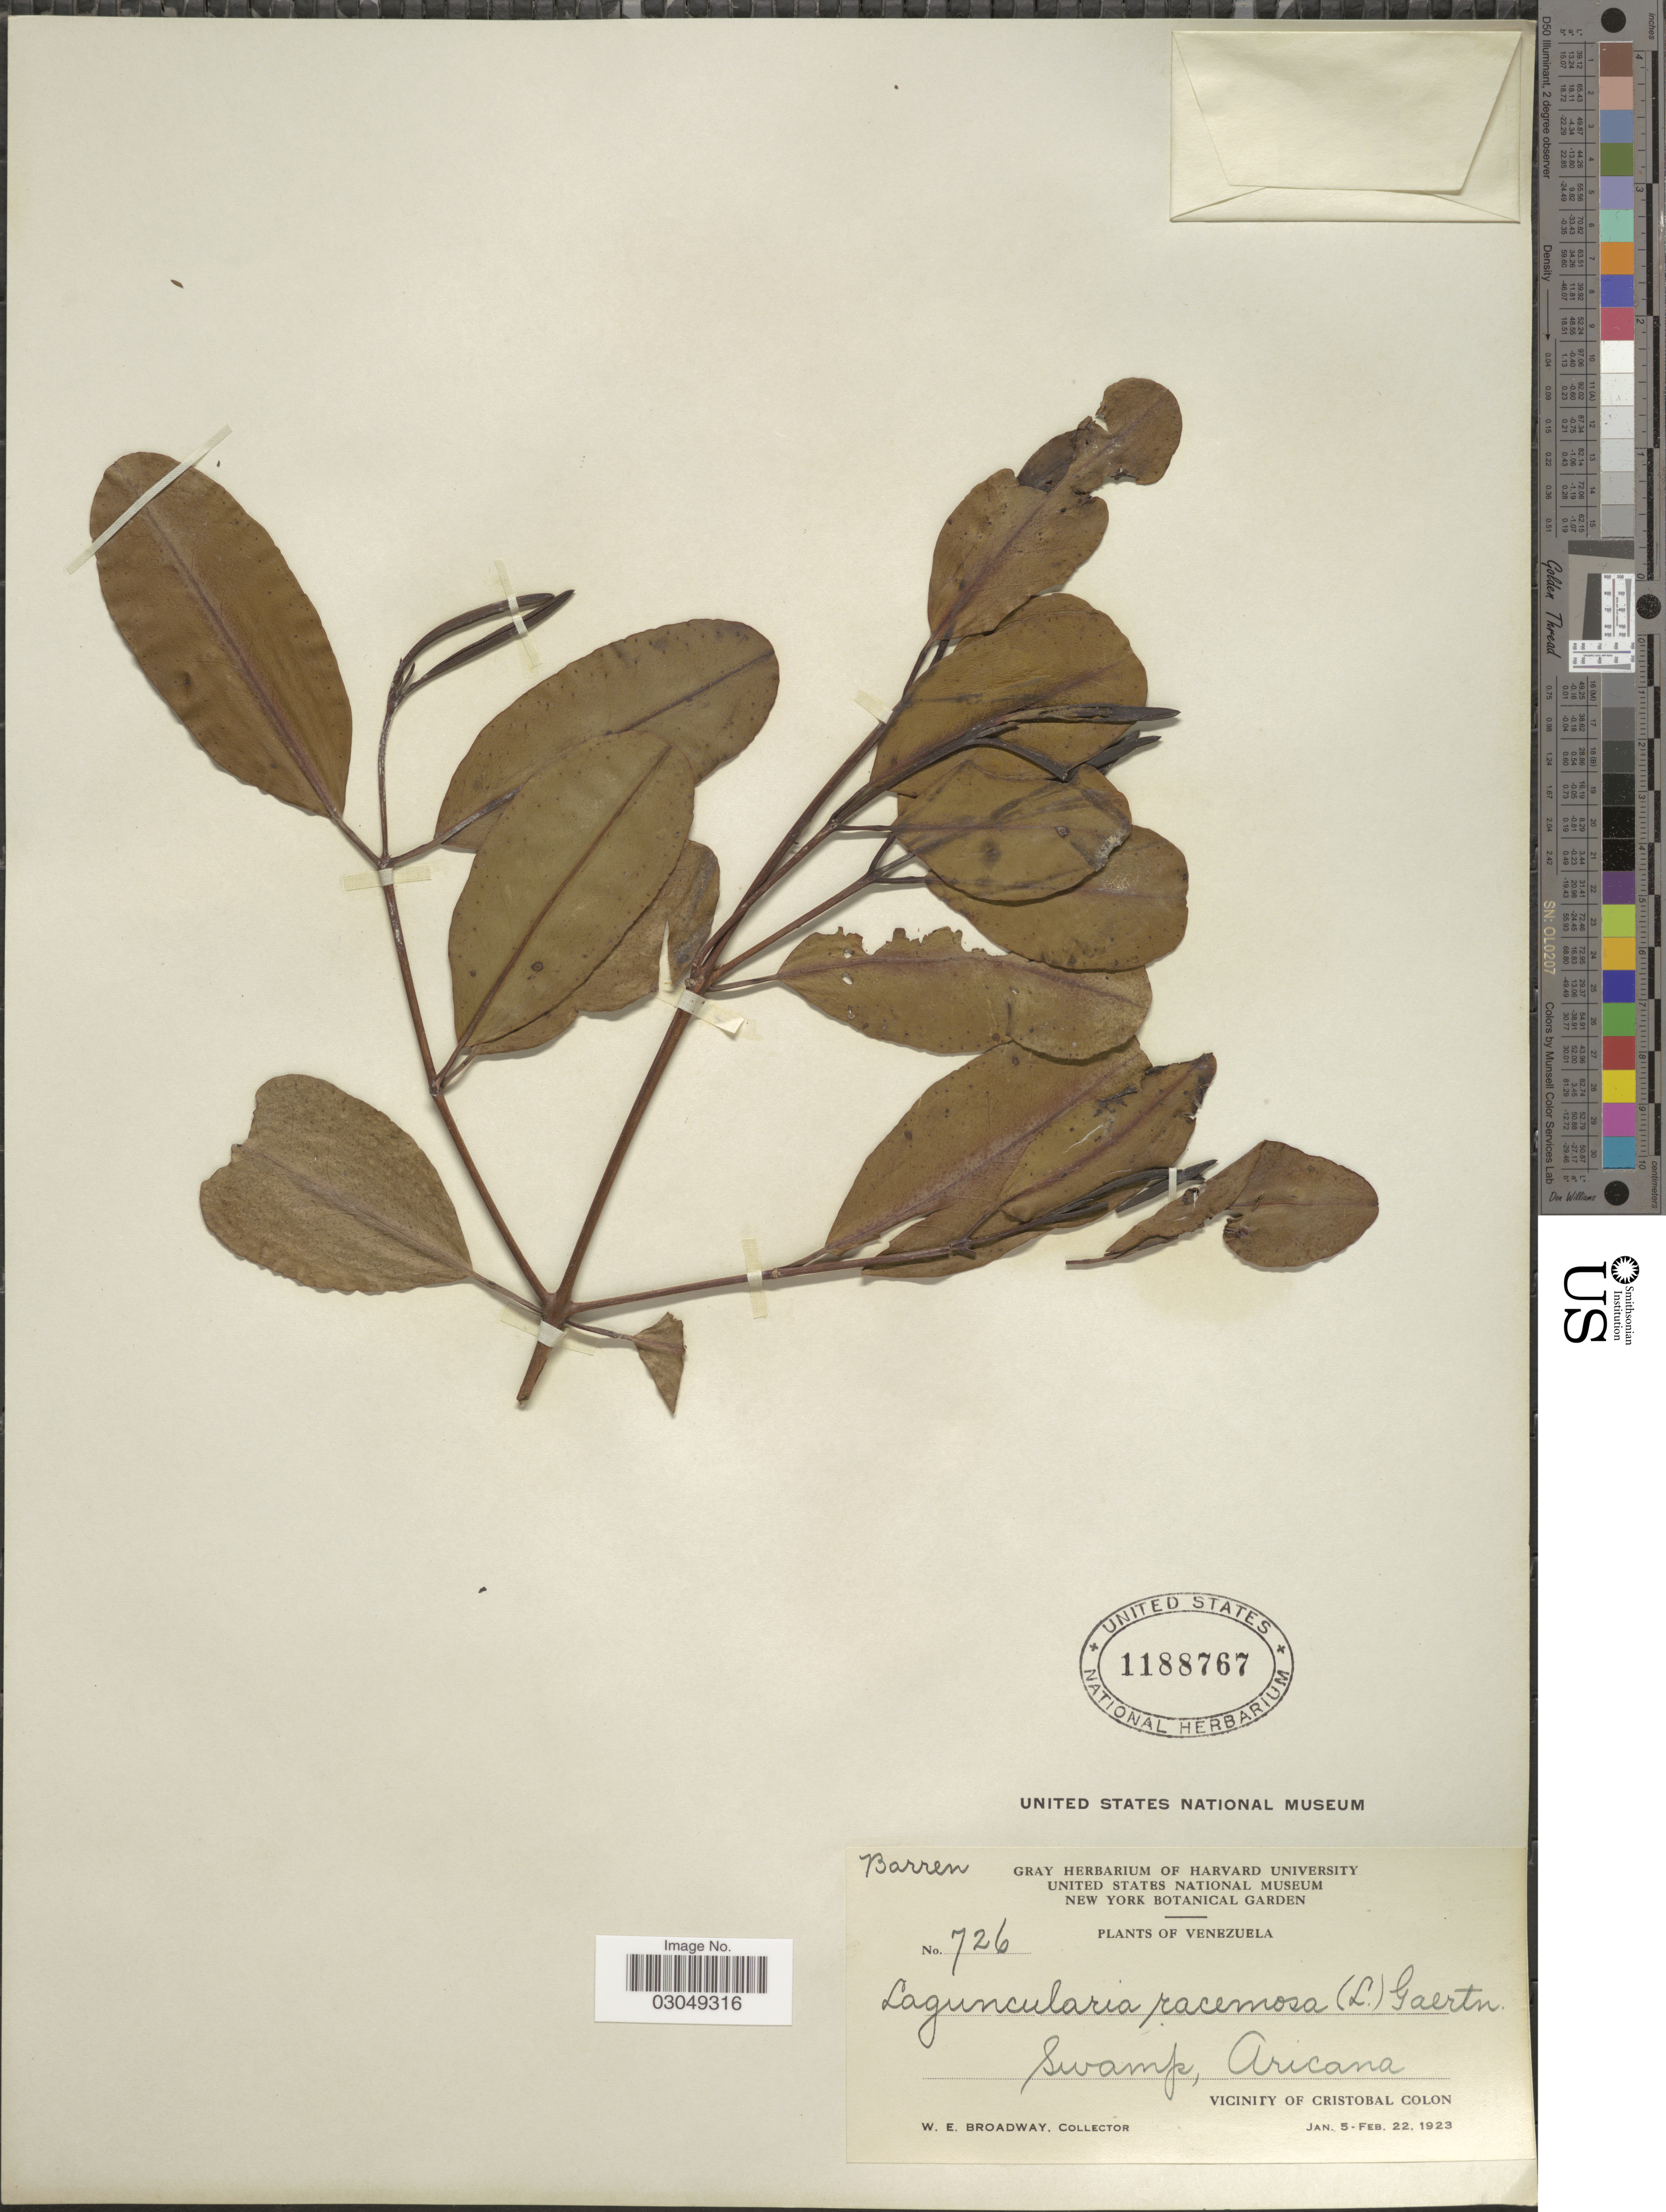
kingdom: Plantae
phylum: Tracheophyta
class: Magnoliopsida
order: Myrtales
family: Combretaceae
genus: Laguncularia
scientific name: Laguncularia racemosa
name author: (L.) C.F. Gaertn.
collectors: W. E. Broadway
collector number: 726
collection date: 1923-01-05/1923-02-22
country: Venezuela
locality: Swamp, Aricana, Vicinity of Cristobal Colon.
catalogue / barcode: US 1188767